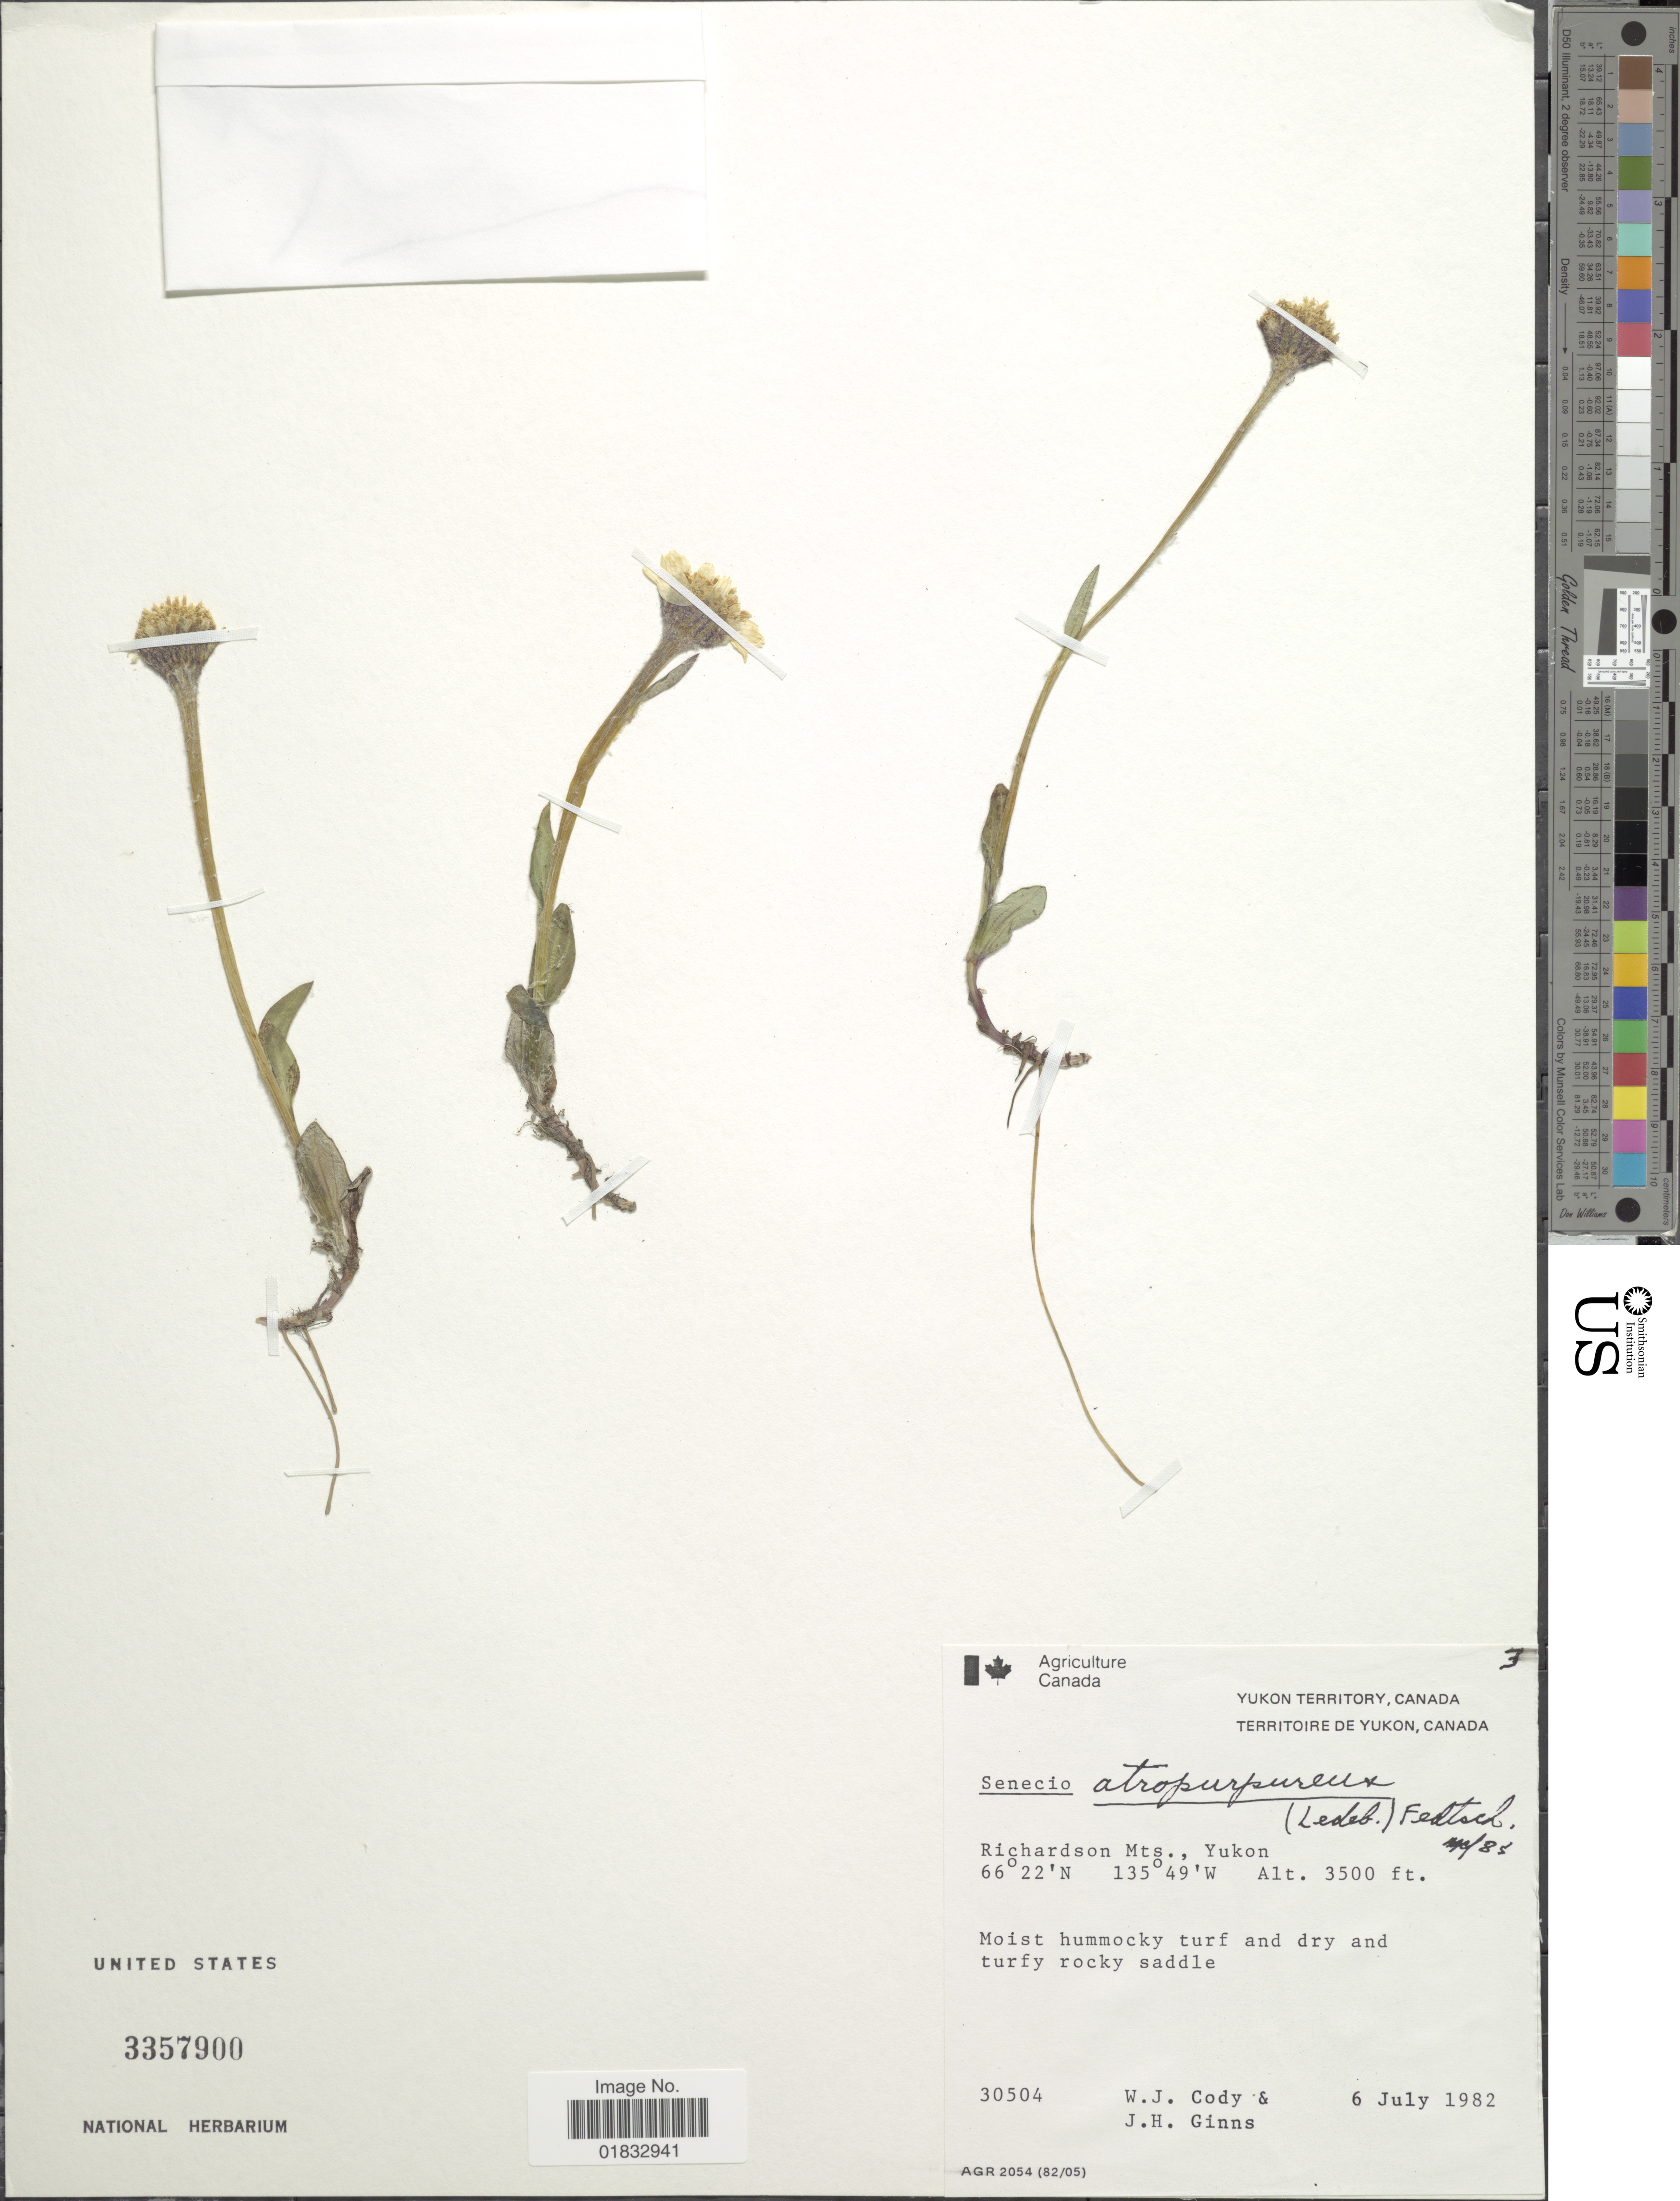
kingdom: Plantae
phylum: Tracheophyta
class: Magnoliopsida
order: Asterales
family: Asteraceae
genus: Tephroseris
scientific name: Tephroseris frigida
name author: (Richardson) Holub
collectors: W. Cody & J. Ginns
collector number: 30504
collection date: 1982-07-06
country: Canada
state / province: Yukon Territory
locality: Richardson Mts., Yukon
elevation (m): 1067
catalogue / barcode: US 3357900